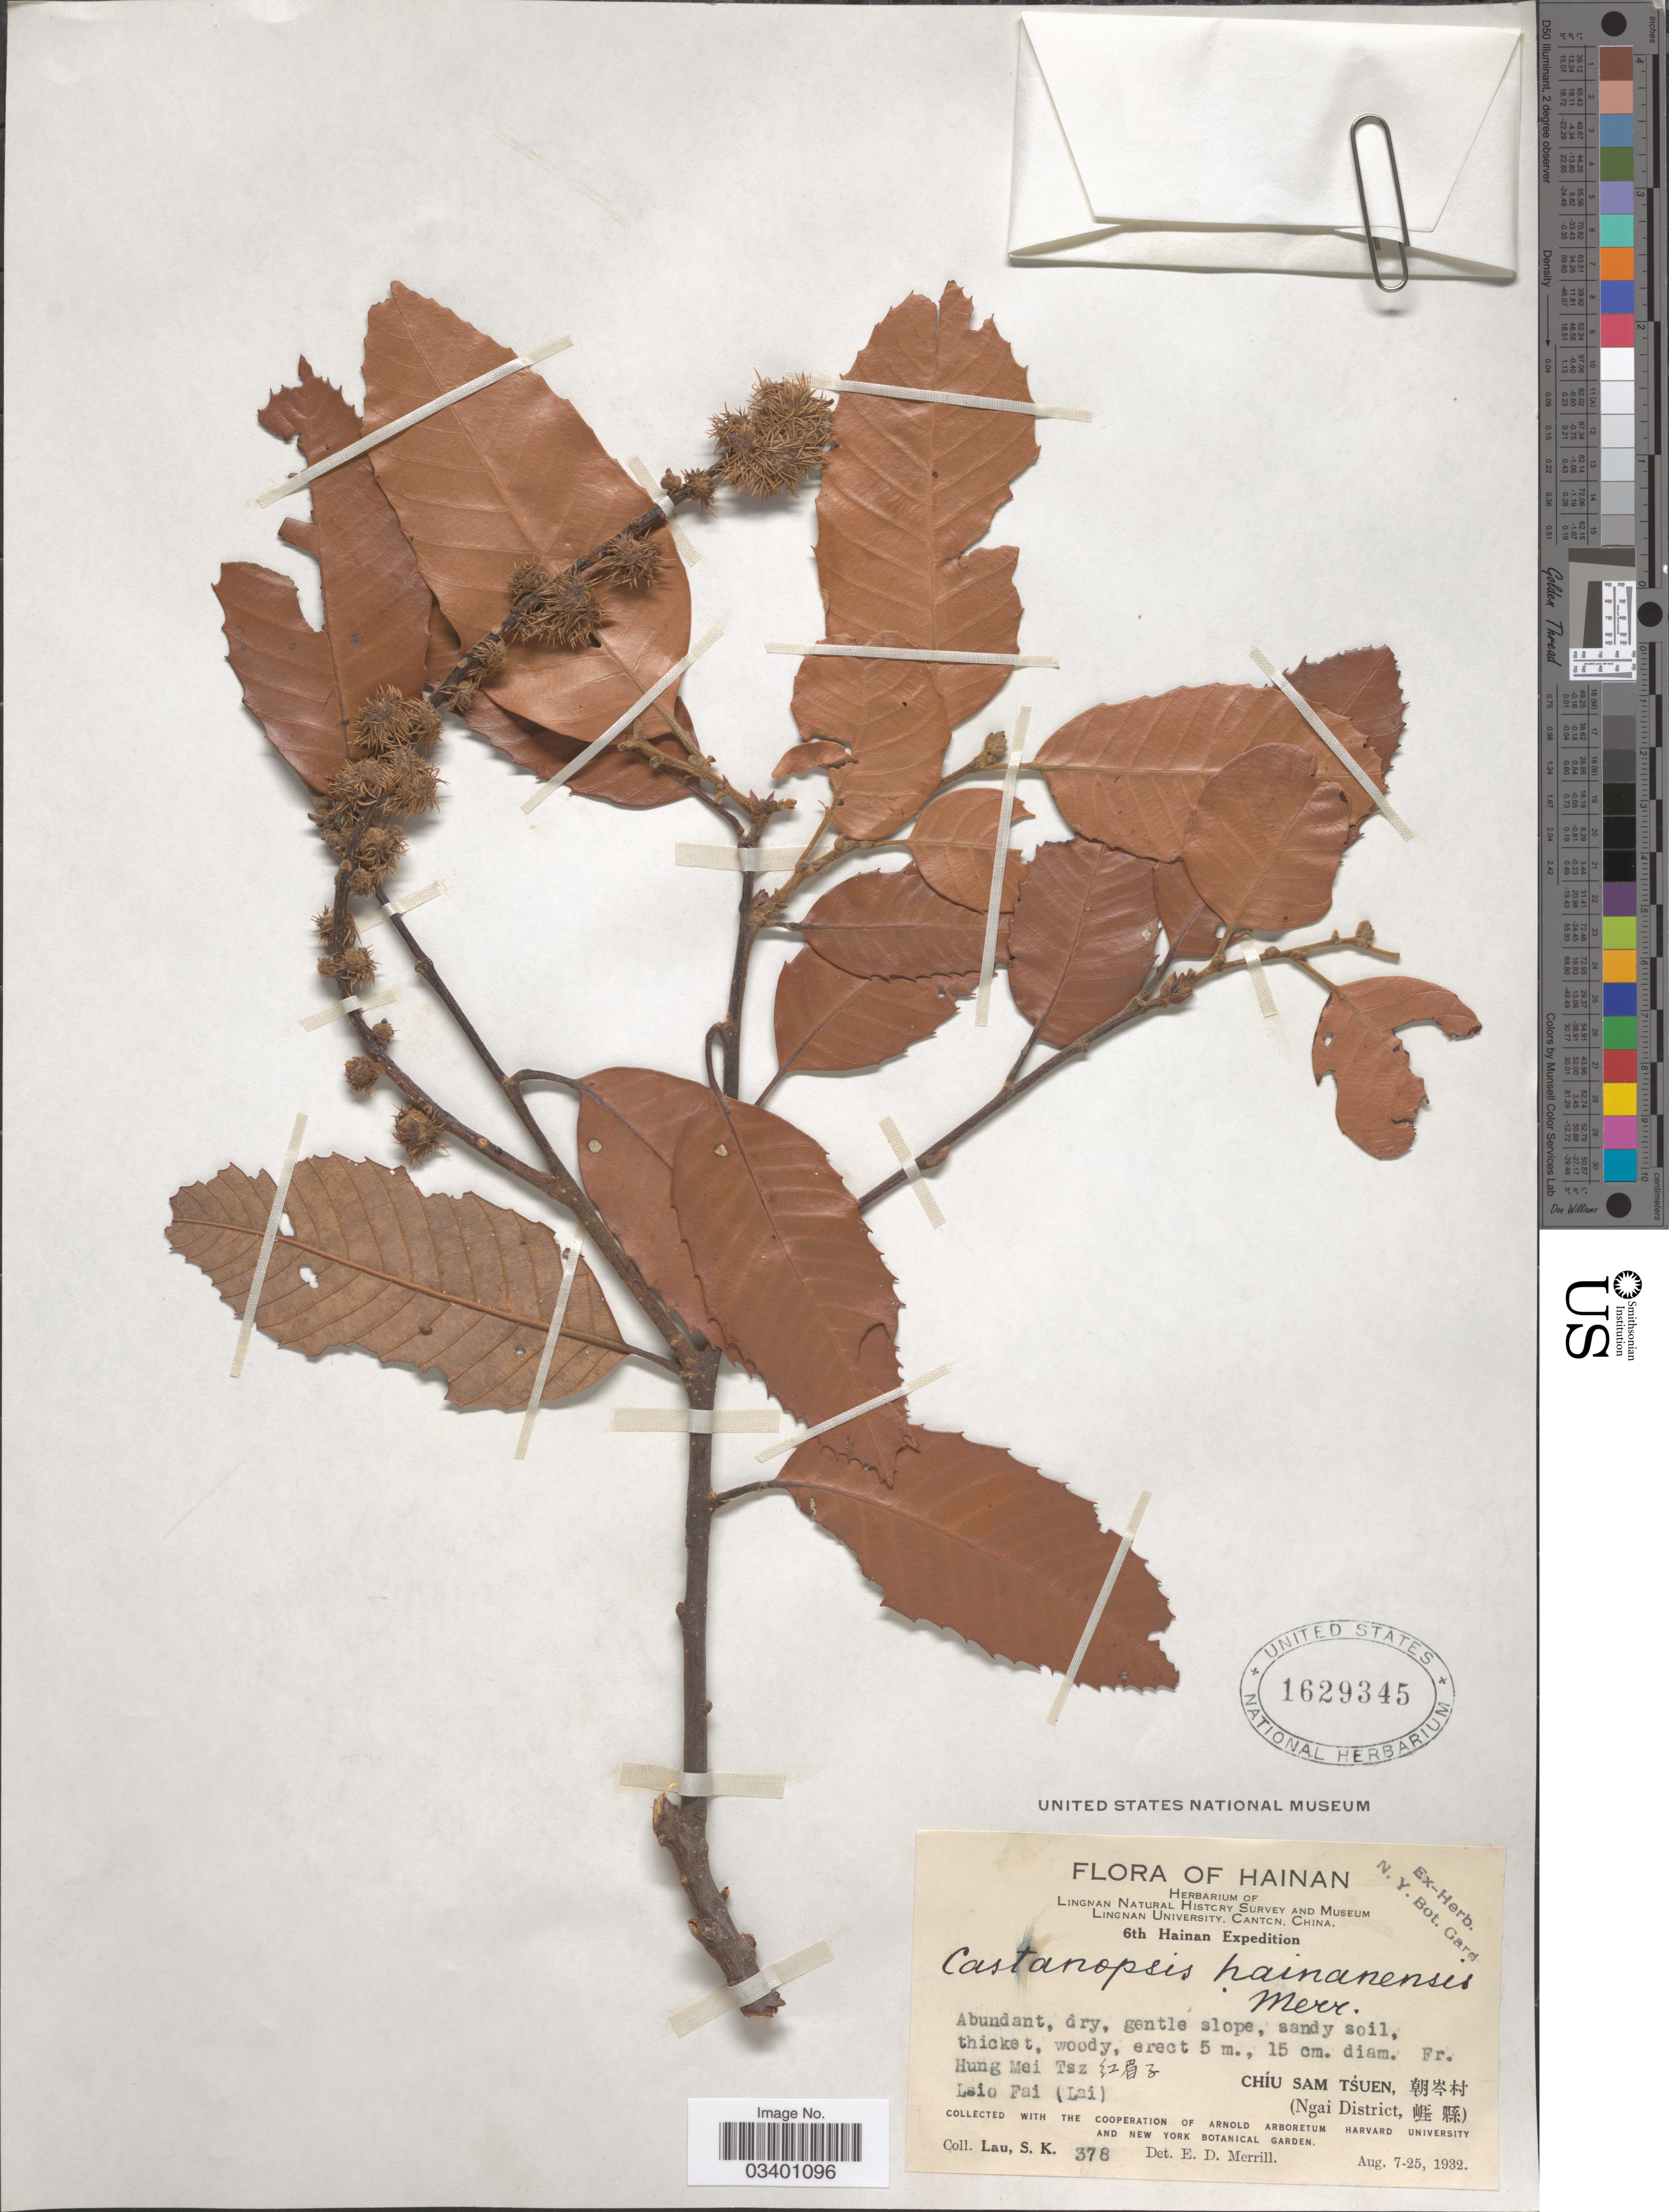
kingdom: Plantae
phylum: Tracheophyta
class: Magnoliopsida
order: Fagales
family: Fagaceae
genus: Castanopsis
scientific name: Castanopsis hainanensis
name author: Merr.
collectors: S. K. Lau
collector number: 378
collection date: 1932-08-07/1932-08-25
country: China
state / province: Hainan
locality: HuMei TszLsio Fai (La, Chíu Sam Tsuen (Ngai District.)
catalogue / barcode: US 1629345